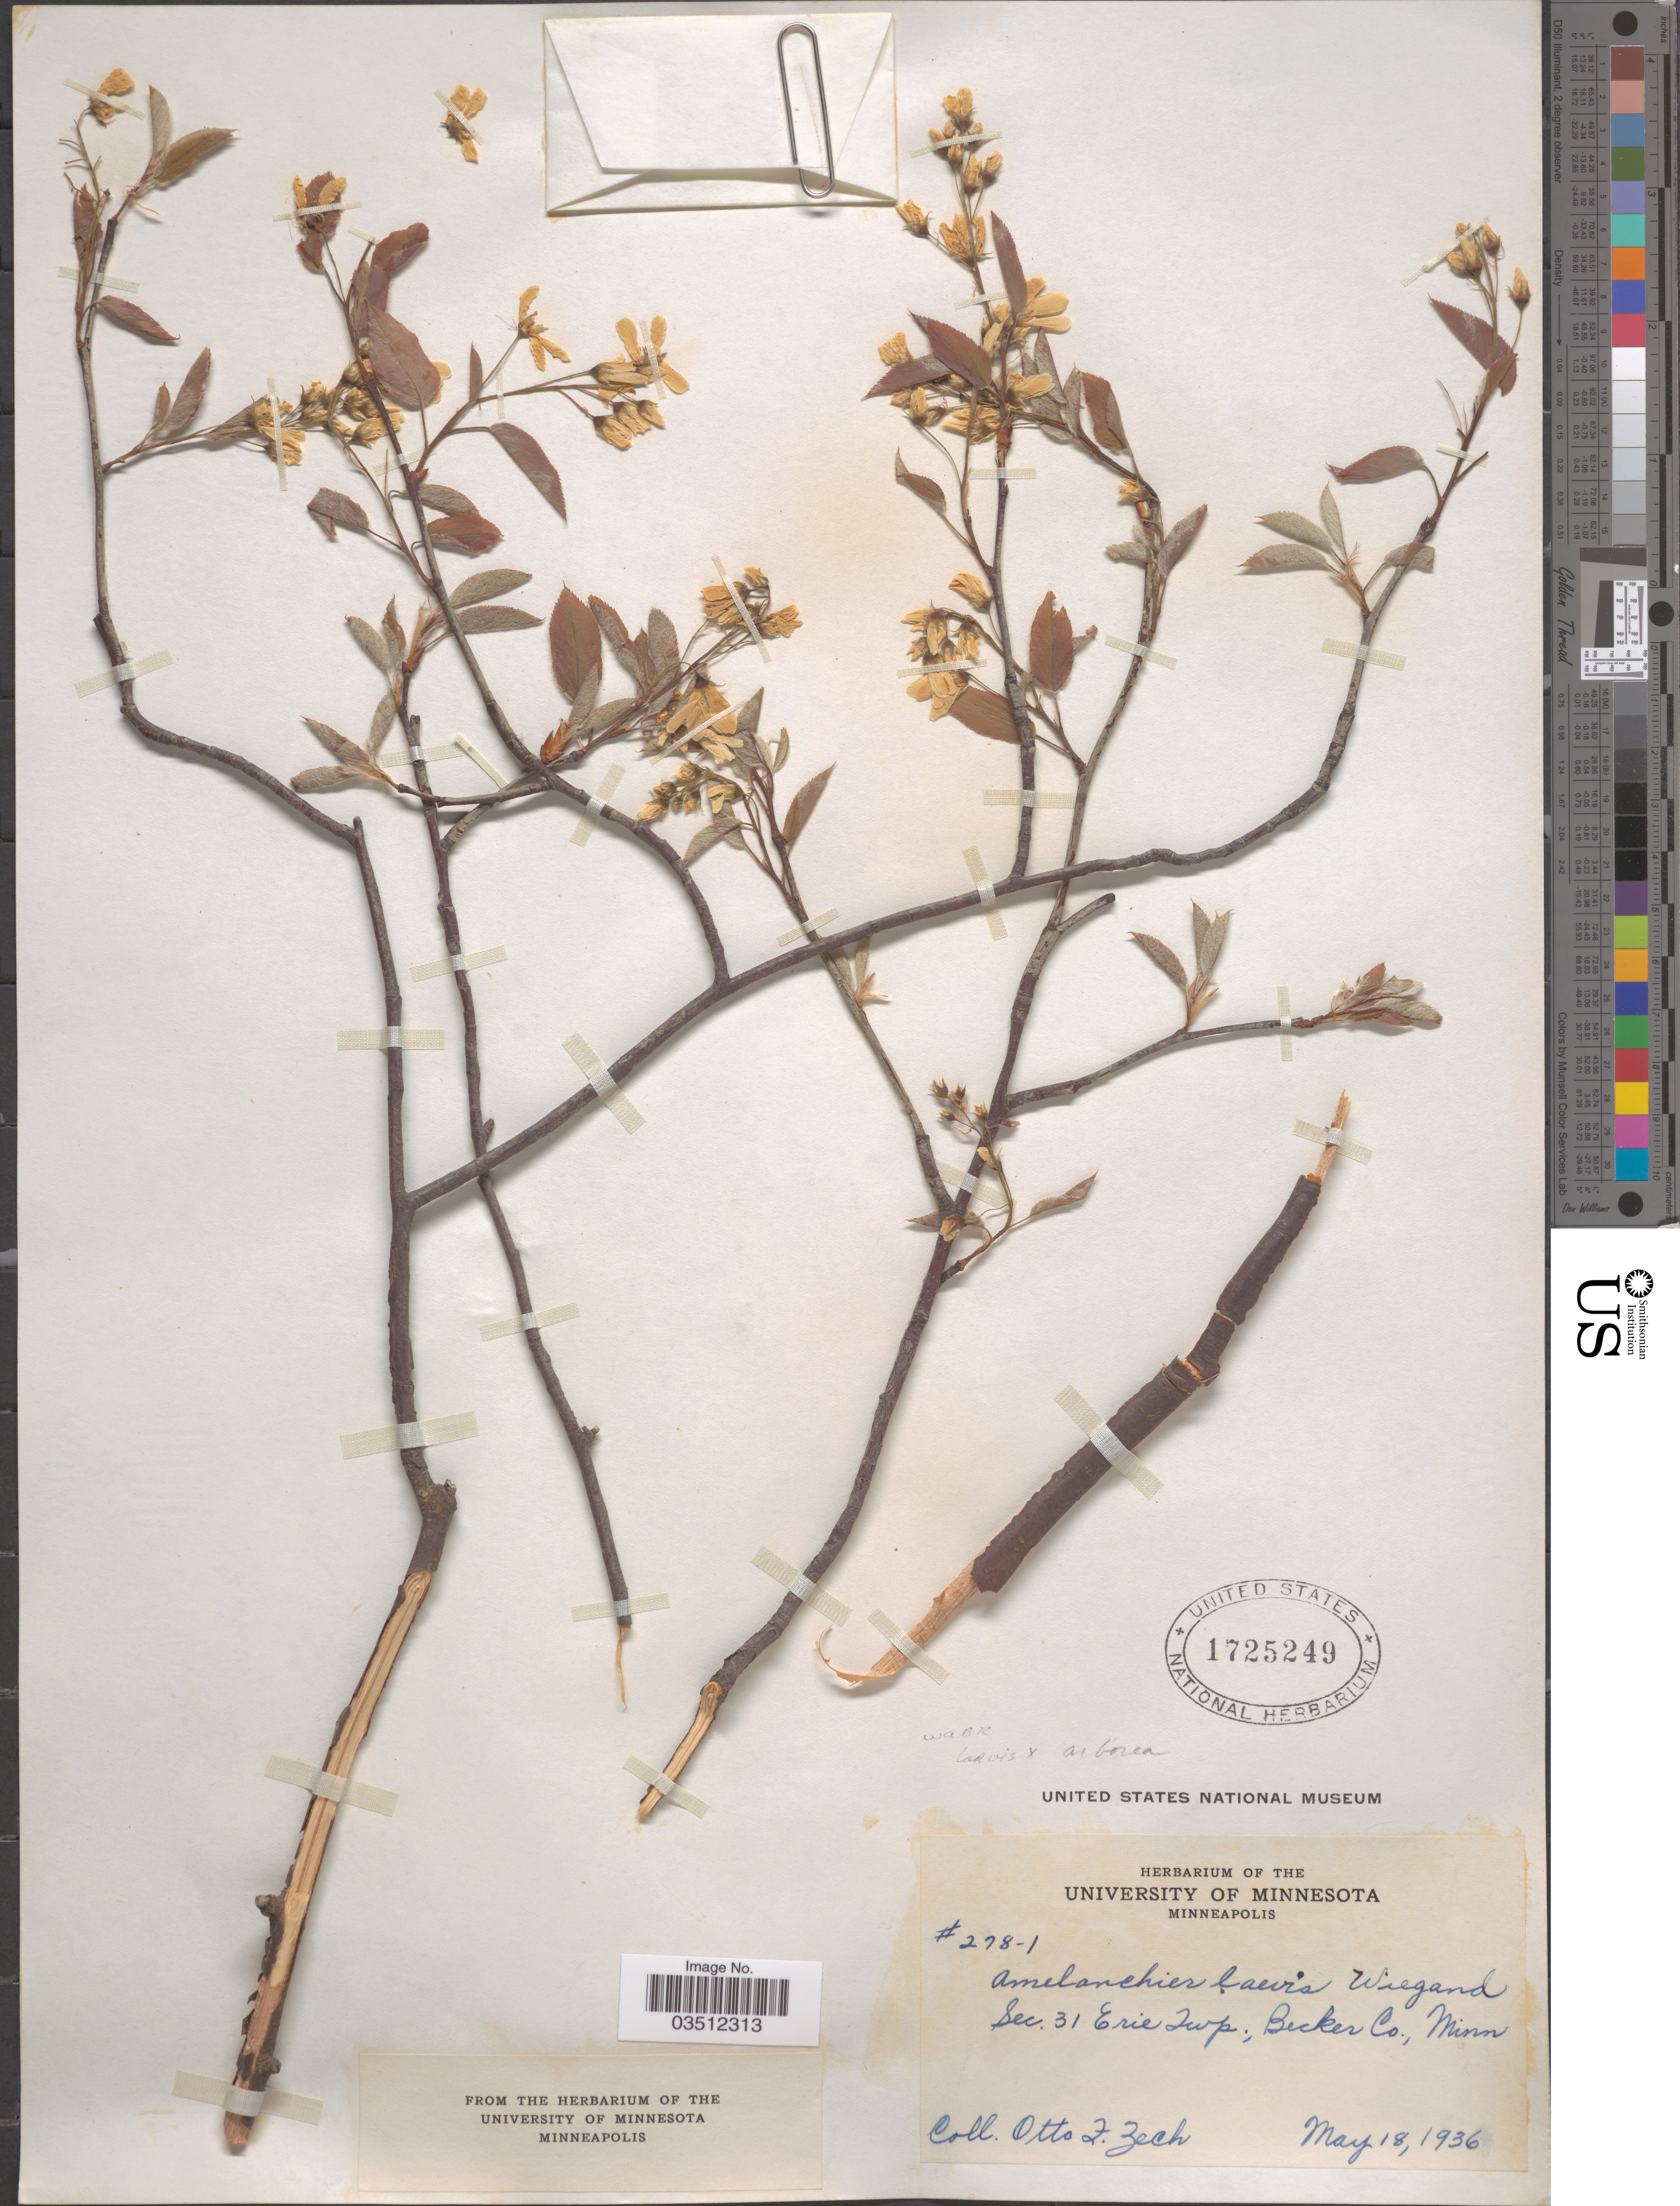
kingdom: Plantae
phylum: Tracheophyta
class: Magnoliopsida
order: Rosales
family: Rosaceae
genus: Amelanchier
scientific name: Amelanchier laevis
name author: Wiegand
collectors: O. Zech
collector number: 278-1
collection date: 1936-05-18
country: United States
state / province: Minnesota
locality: Sec. 31 Erie Twp., Becker Co.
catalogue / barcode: US 1725249